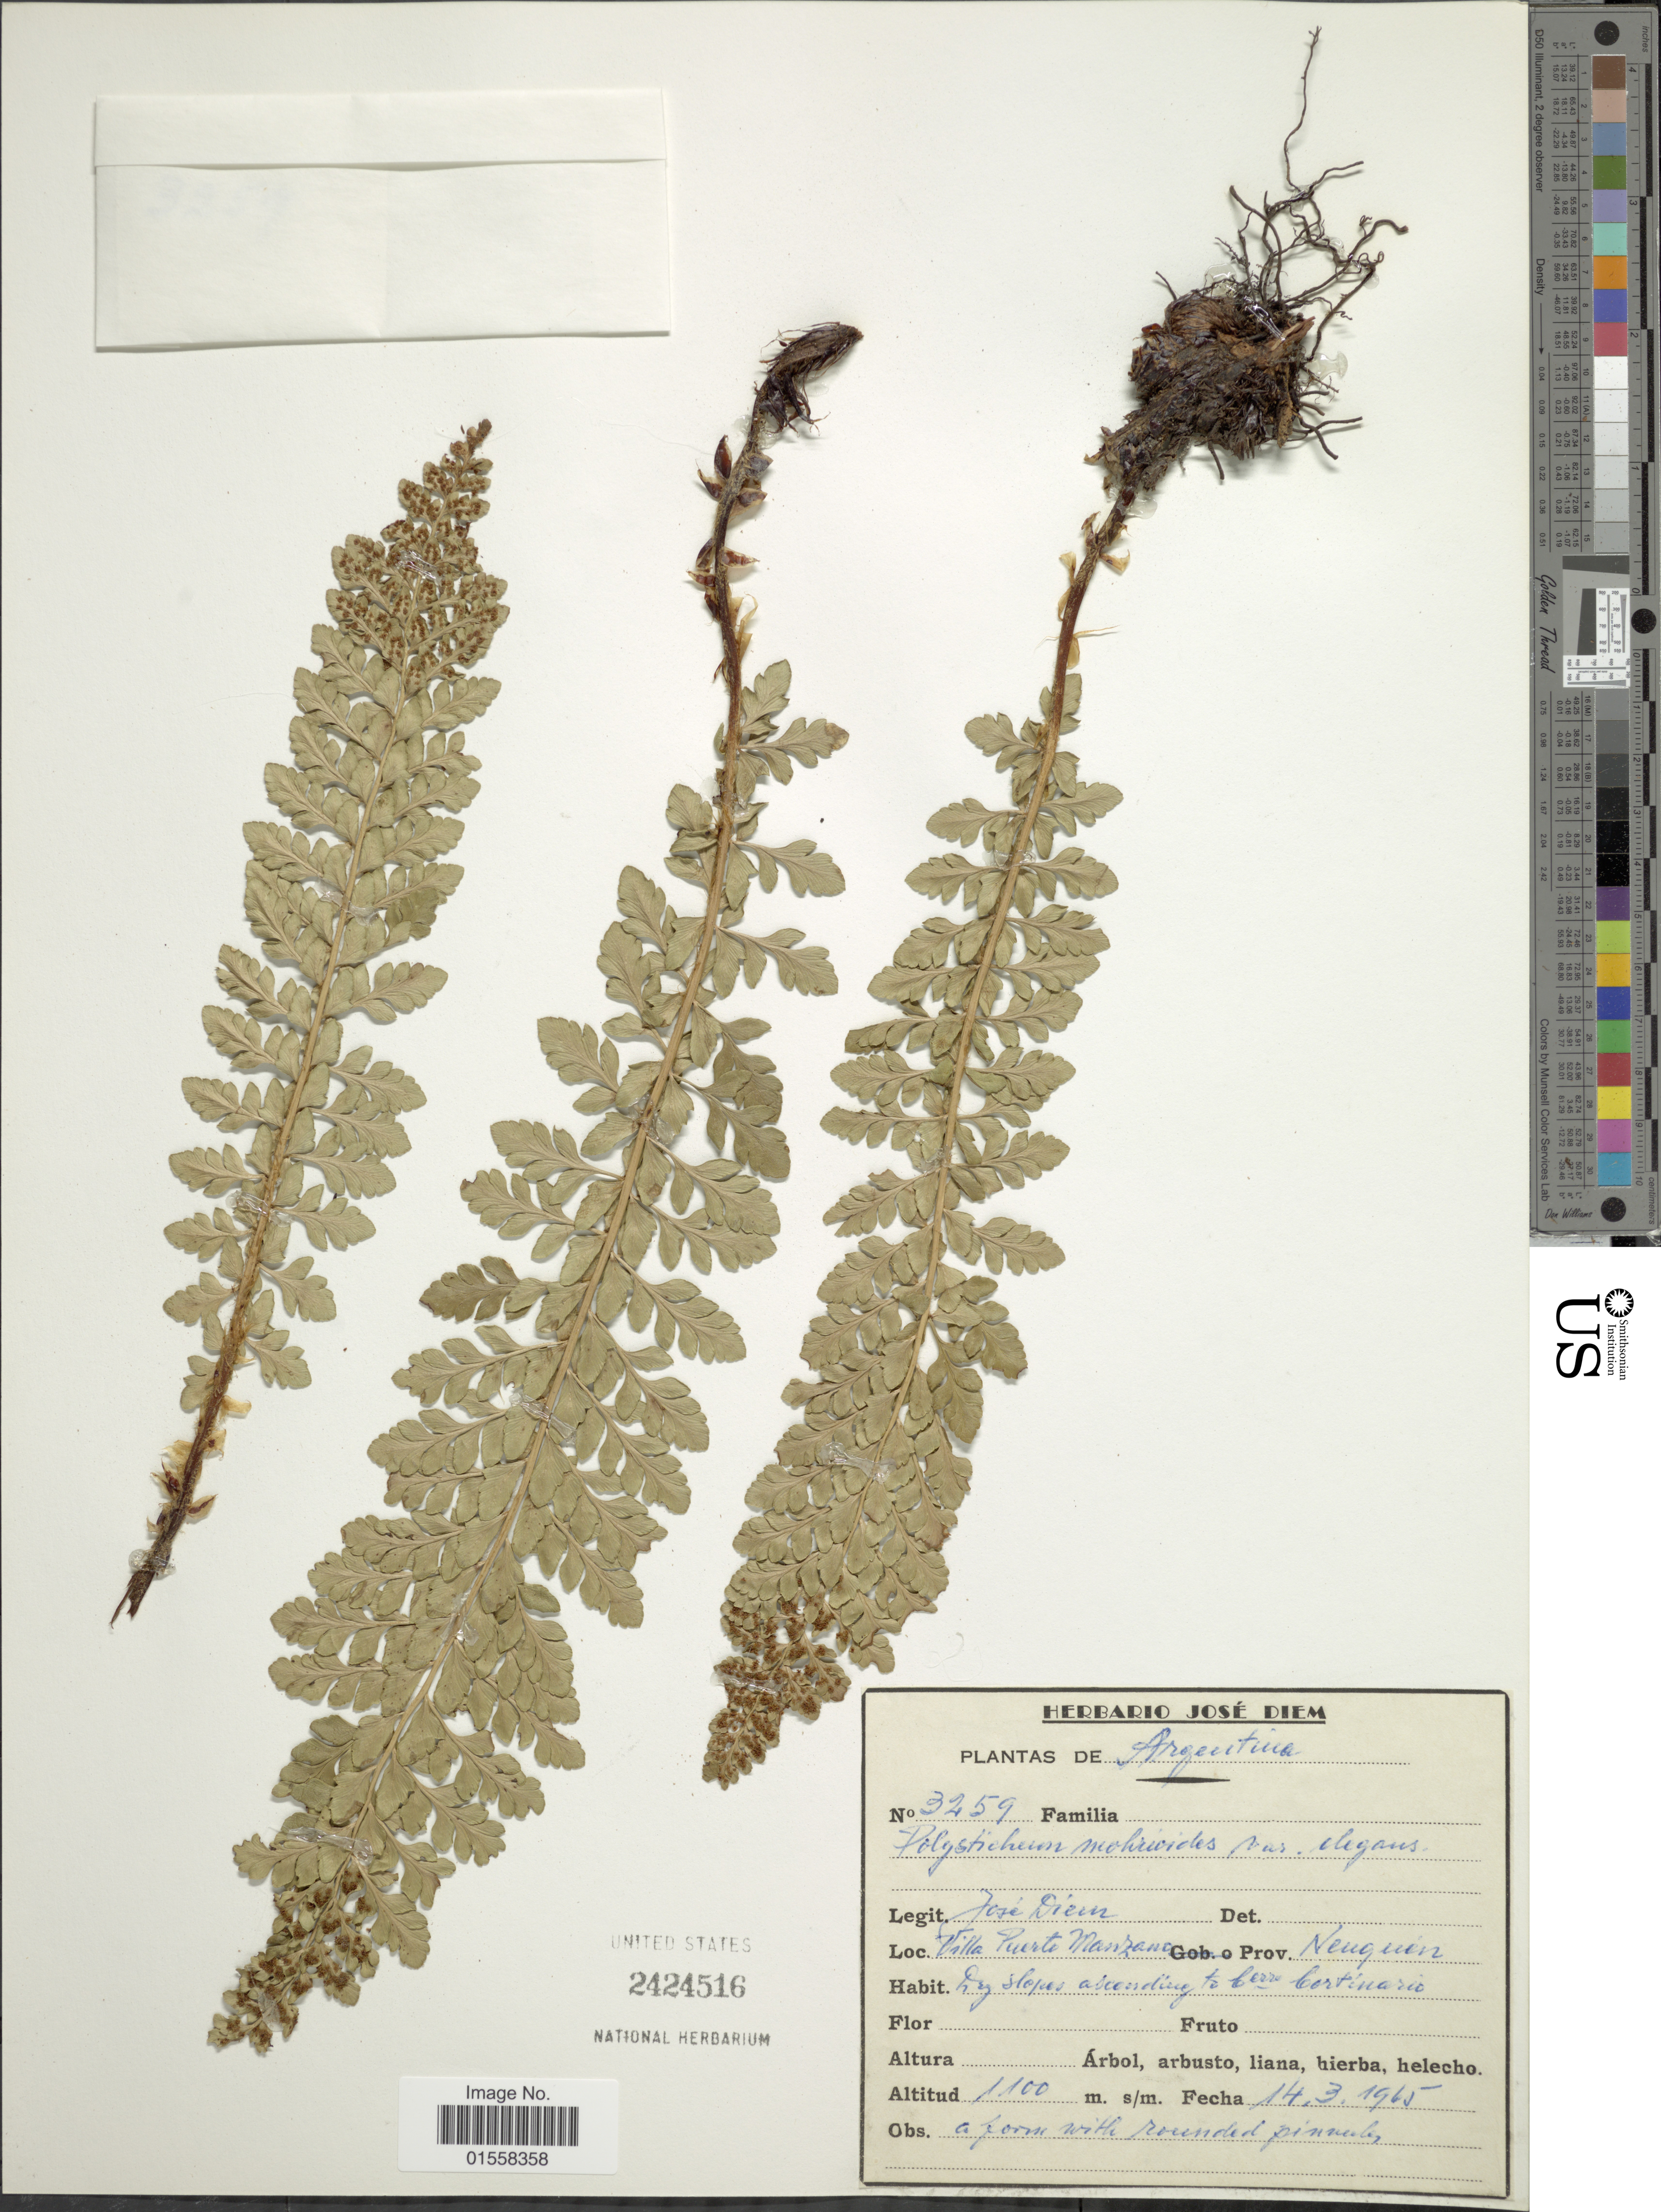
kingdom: Plantae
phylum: Tracheophyta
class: Polypodiopsida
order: Polypodiales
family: Dryopteridaceae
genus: Polystichum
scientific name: Polystichum mohrioides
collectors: J. Diem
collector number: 3259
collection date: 1965-03-14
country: Argentina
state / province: Neuquen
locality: Villa Puerto Manzano, Prov, Neuquen,ascending to Cerro Cortinario.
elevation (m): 1100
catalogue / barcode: US 2424516